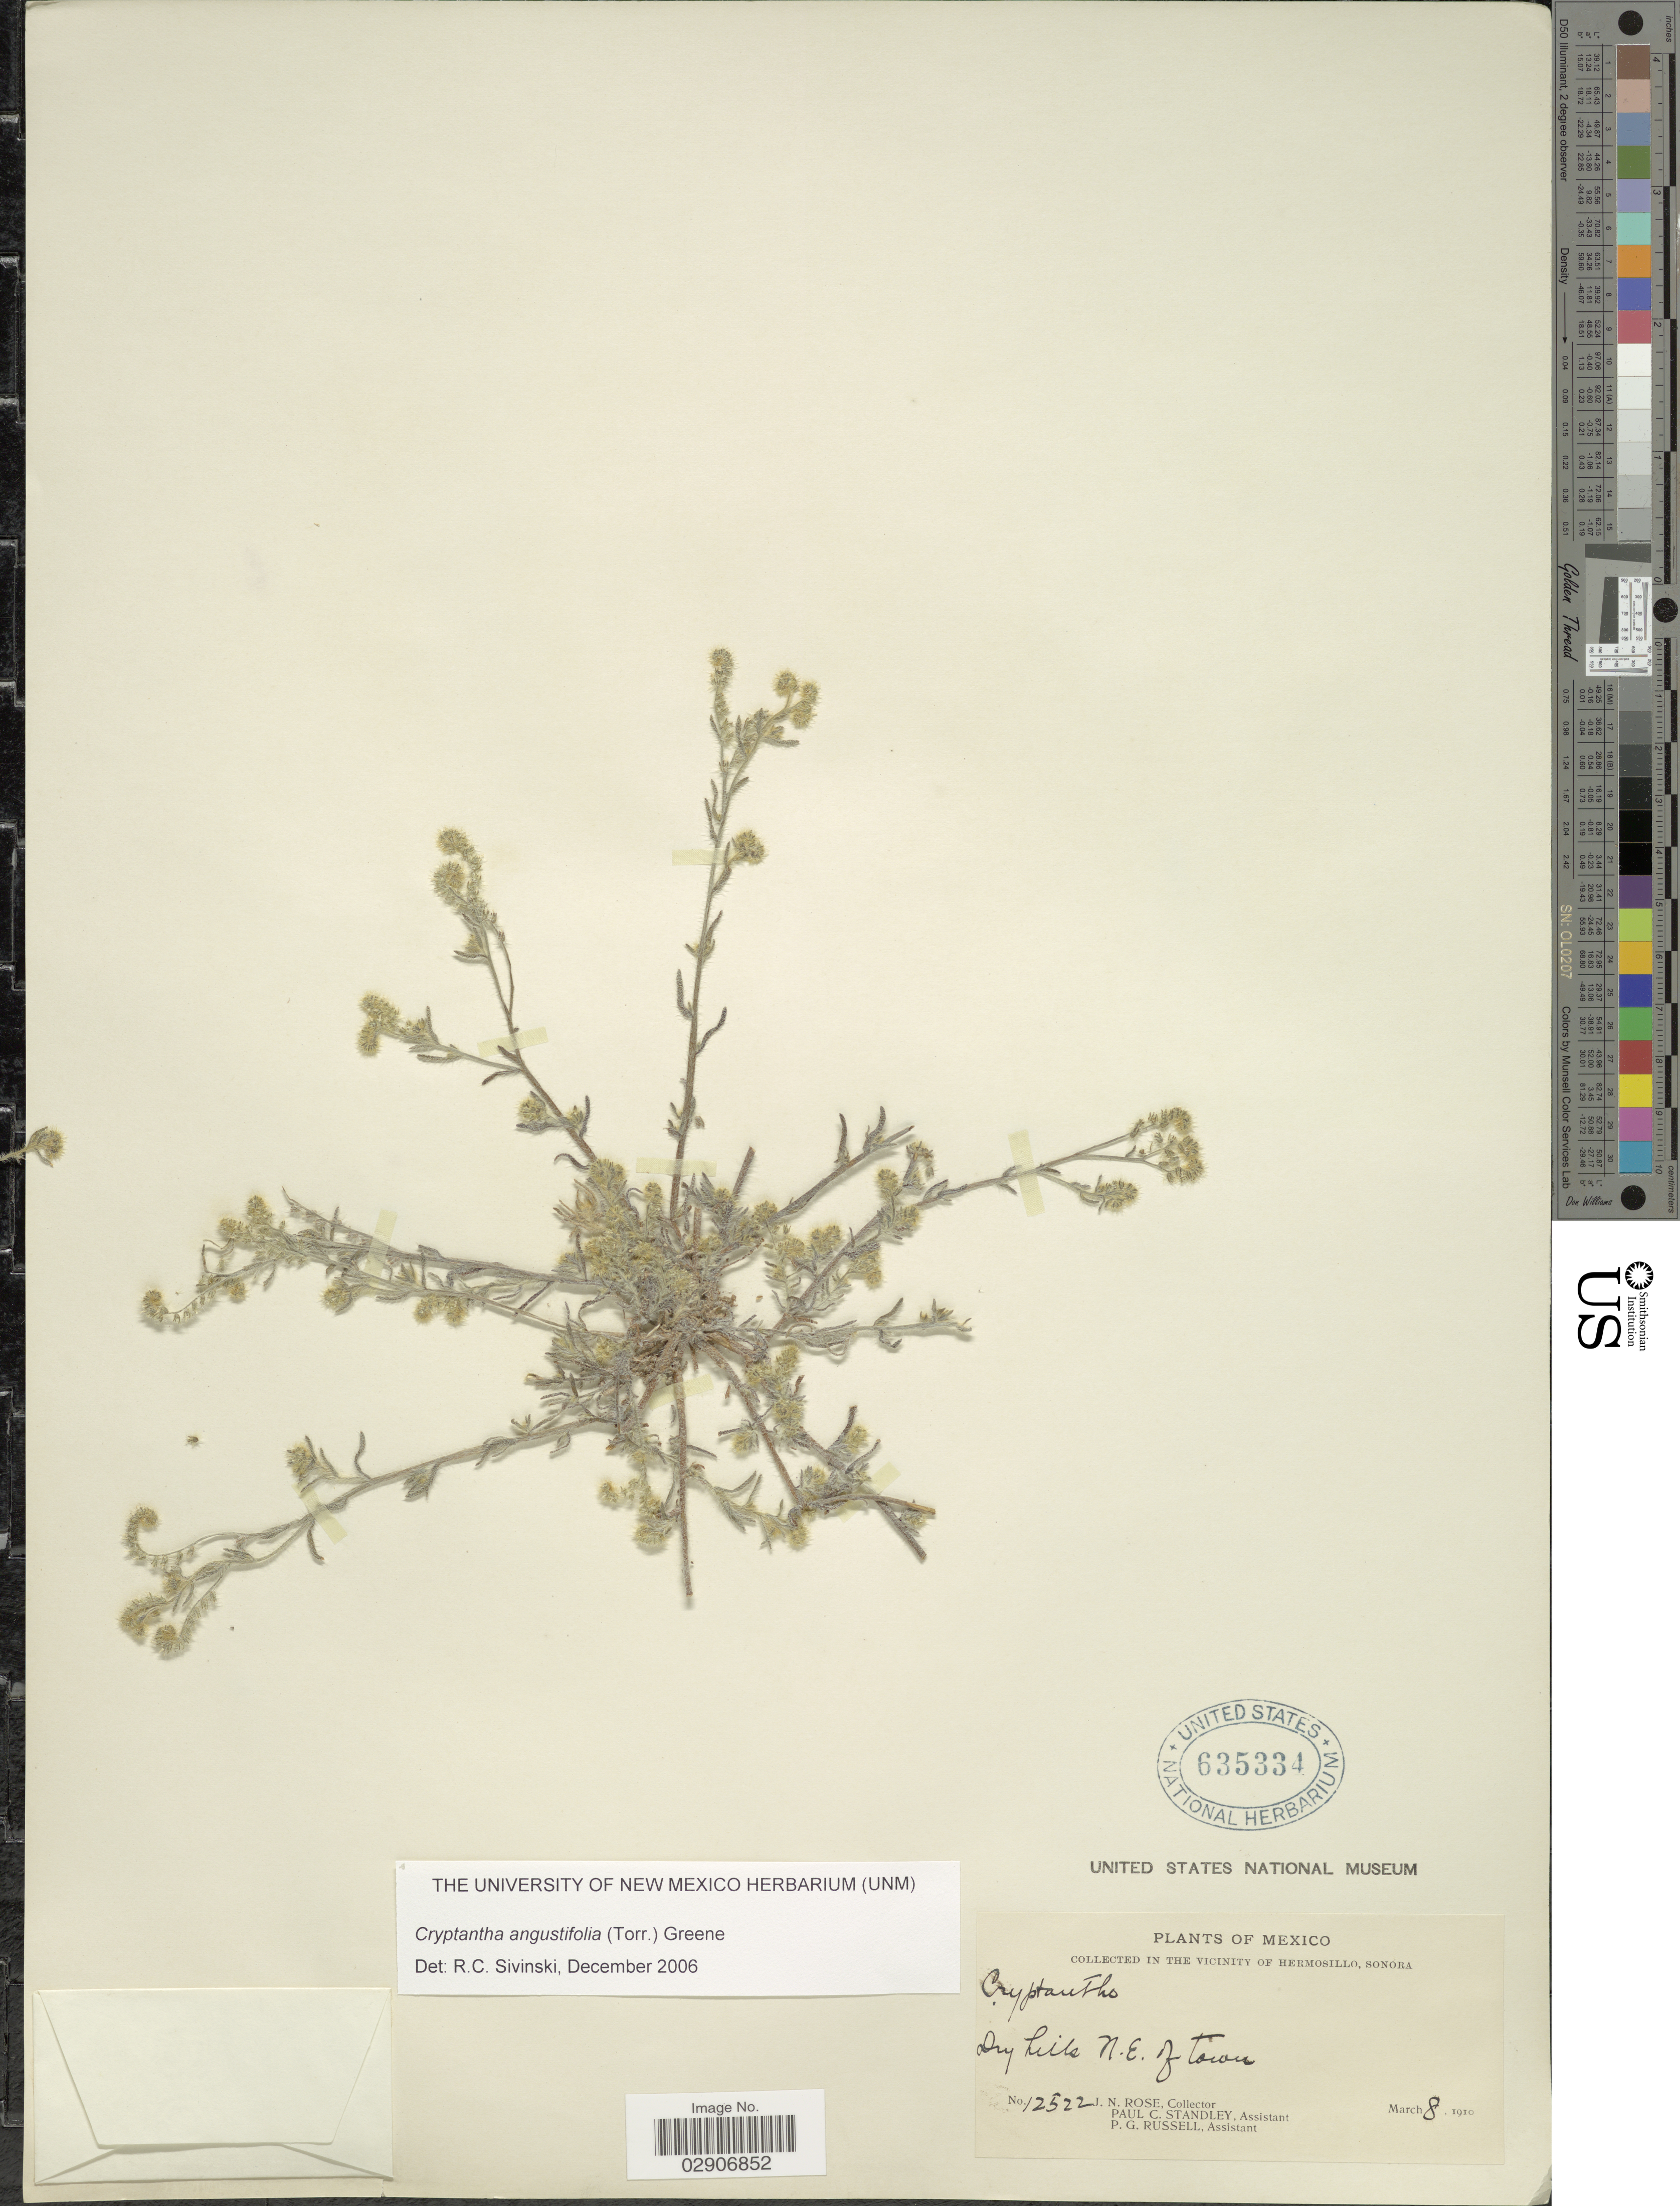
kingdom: Plantae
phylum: Tracheophyta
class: Magnoliopsida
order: Boraginales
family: Boraginaceae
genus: Cryptantha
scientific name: Cryptantha angustifolia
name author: (Torr.) Greene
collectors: J. N. Rose, P. C. Standley & P. G. Russell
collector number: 12522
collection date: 1910-03-08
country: United States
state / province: New Mexico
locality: In the Vicinity of Hermosillo, Sonora. Dry hills N. E. of Town.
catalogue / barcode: US 635334